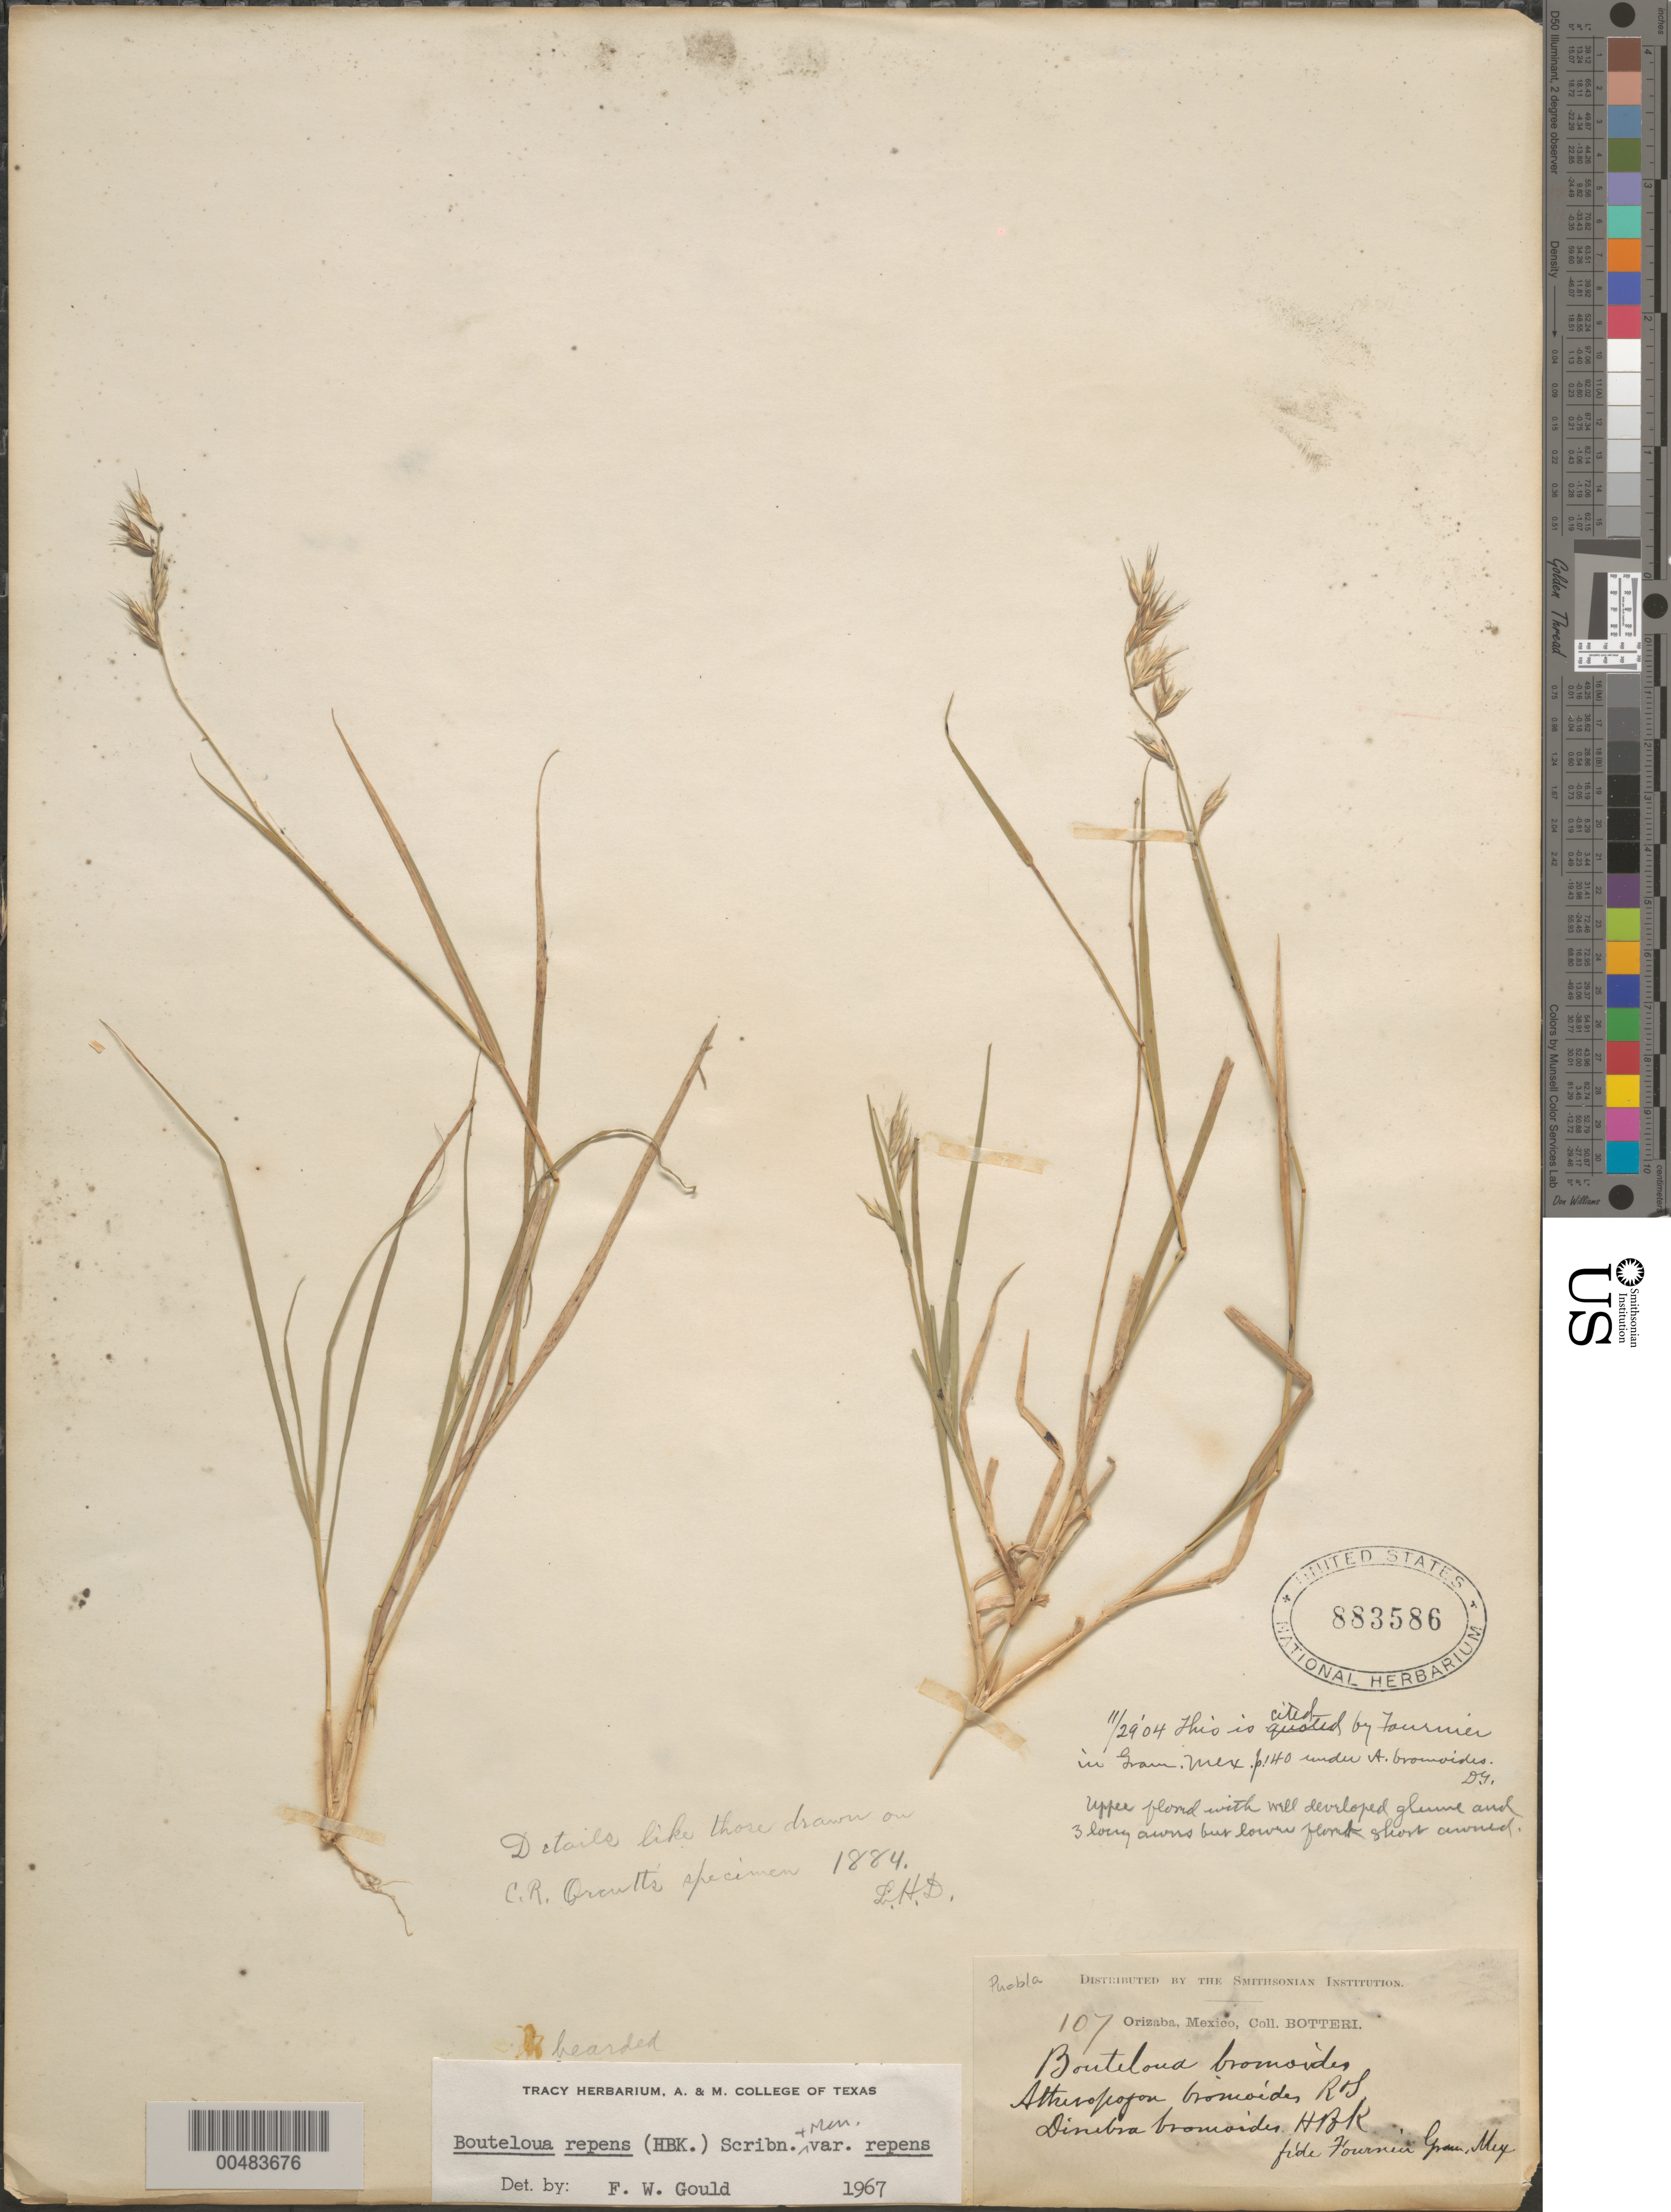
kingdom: Plantae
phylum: Tracheophyta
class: Liliopsida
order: Poales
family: Poaceae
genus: Bouteloua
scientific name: Bouteloua repens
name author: (Kunth) Scribn. & Merr.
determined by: Gould, F. W.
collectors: -. Botteri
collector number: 107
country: Mexico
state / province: Veracruz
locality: Orizaba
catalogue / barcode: US 883586